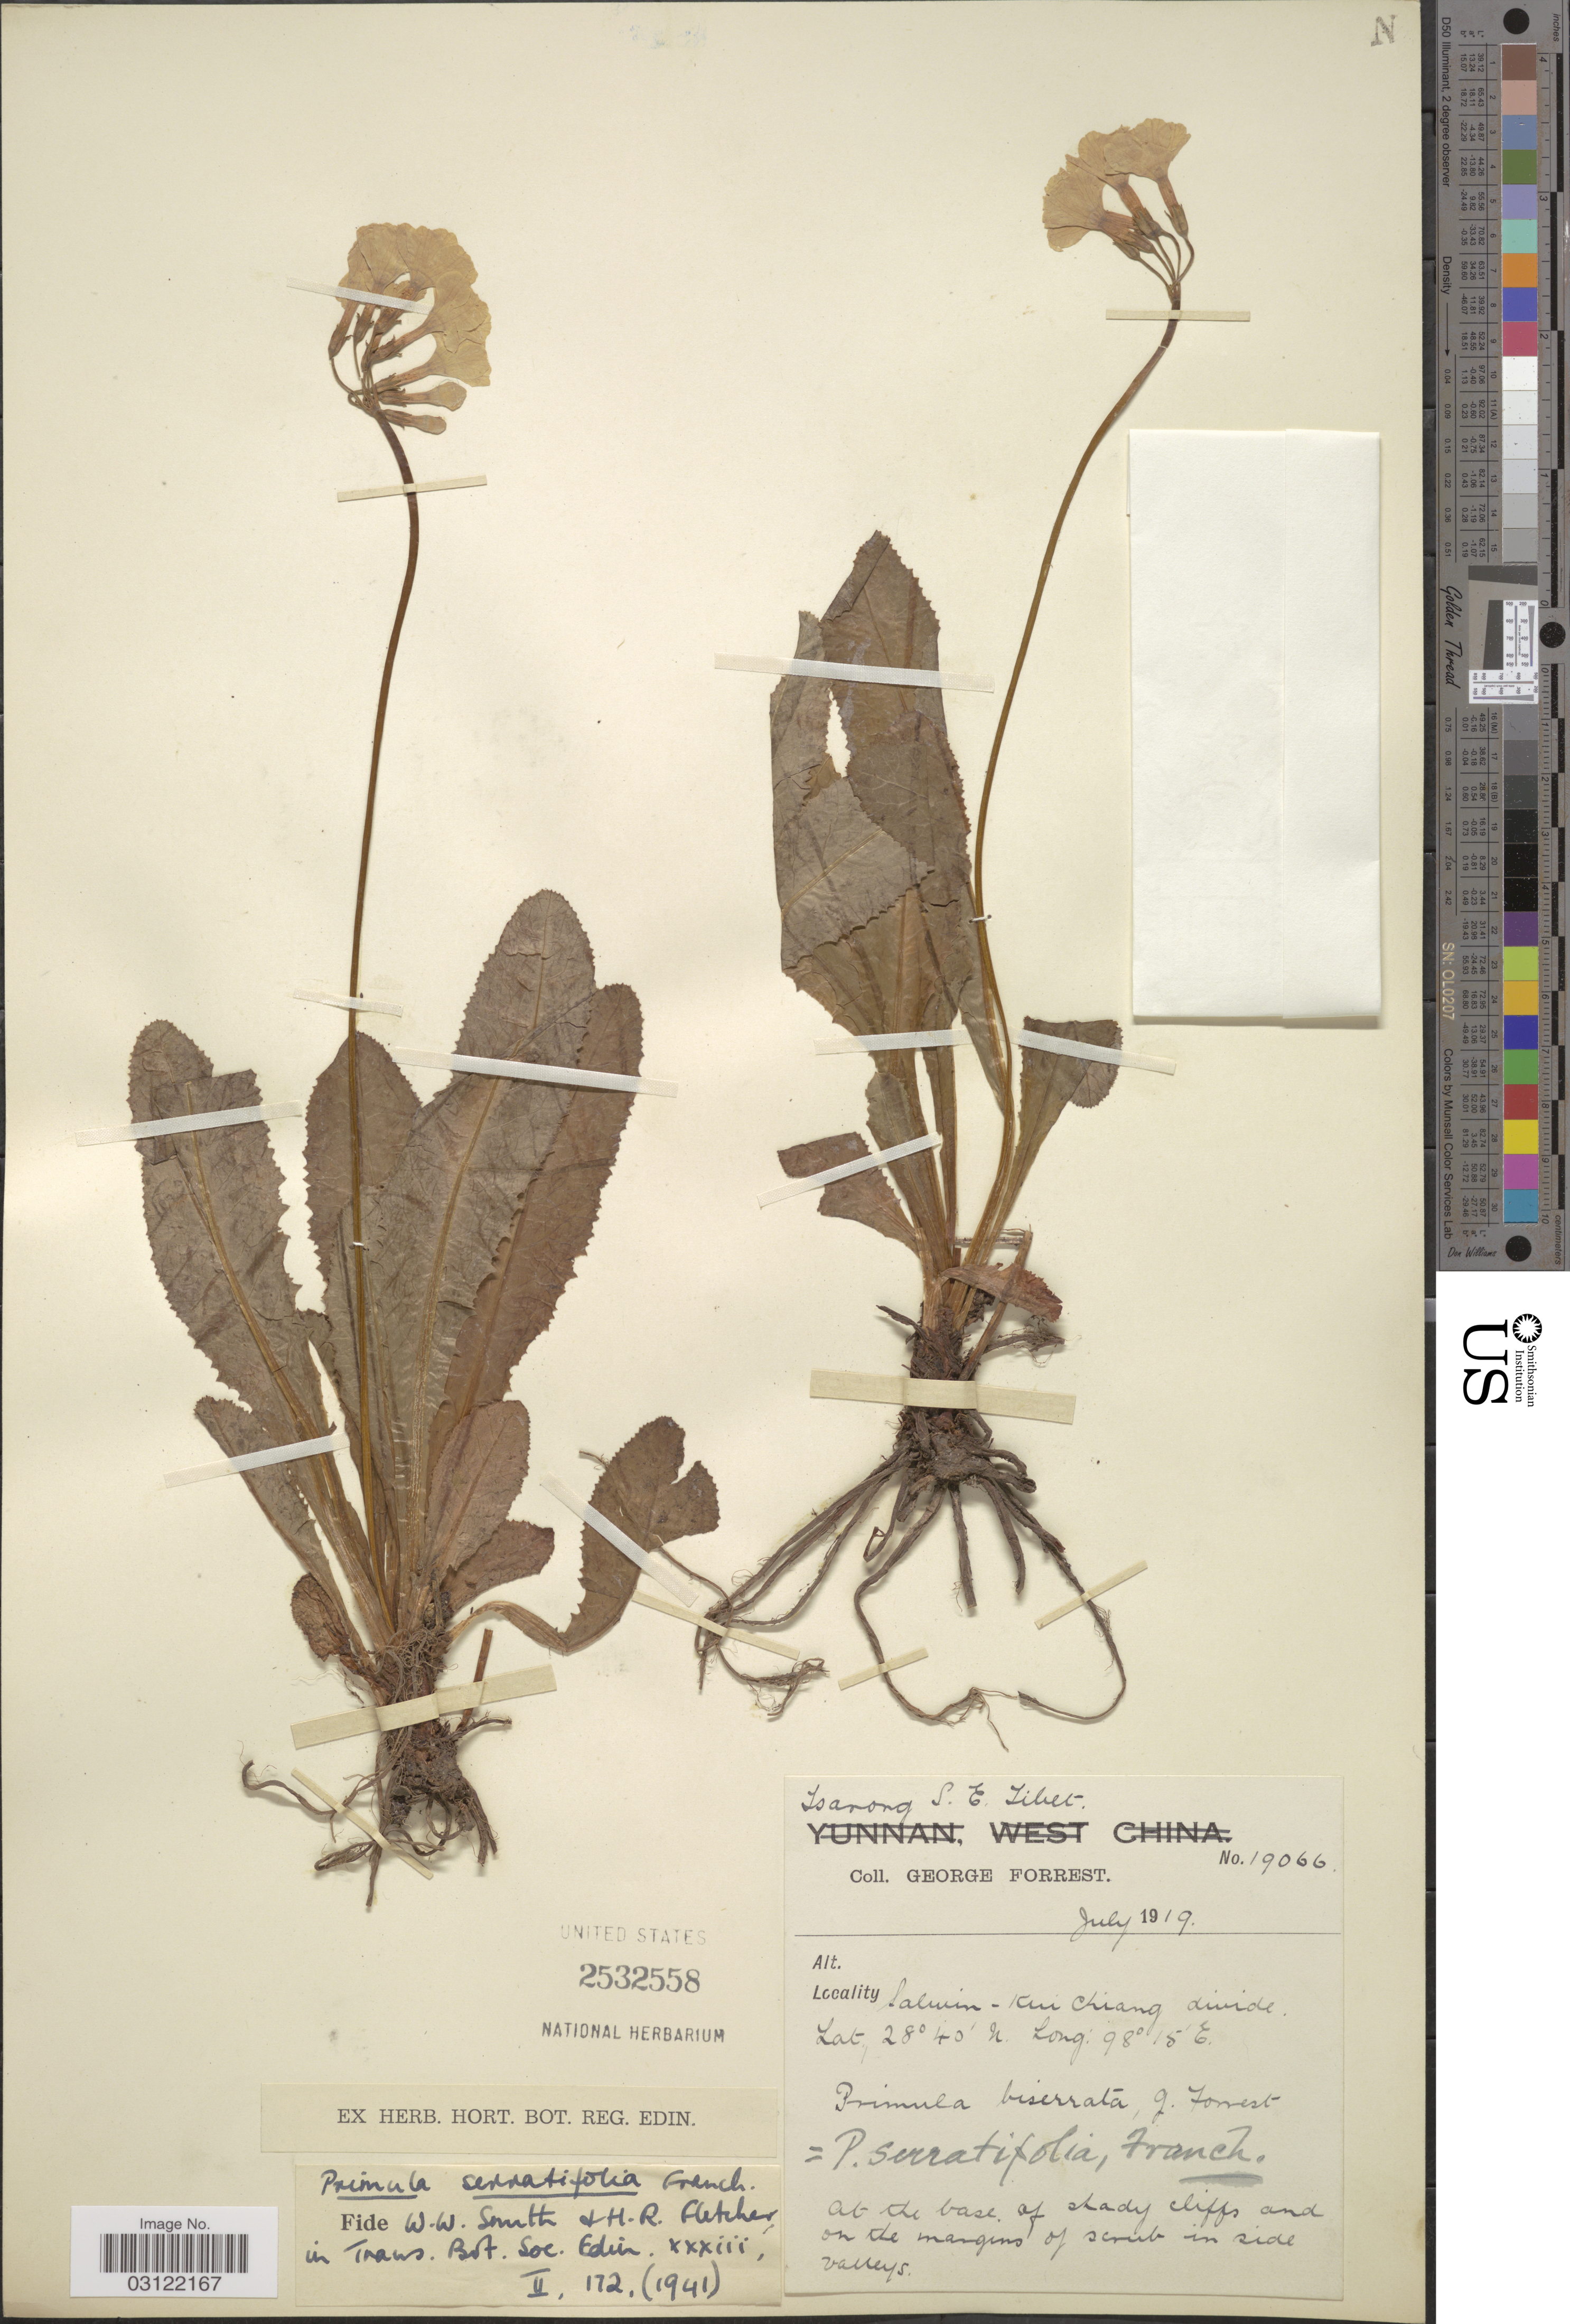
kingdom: Plantae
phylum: Tracheophyta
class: Magnoliopsida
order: Ericales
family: Primulaceae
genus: Primula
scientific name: Primula serratifolia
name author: Franch.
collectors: G. Forrest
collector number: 19066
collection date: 1919-07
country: China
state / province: Xizang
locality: Tsarong S. E. Tibet. Salwin - Kui Chiang divide.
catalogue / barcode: US 2532558